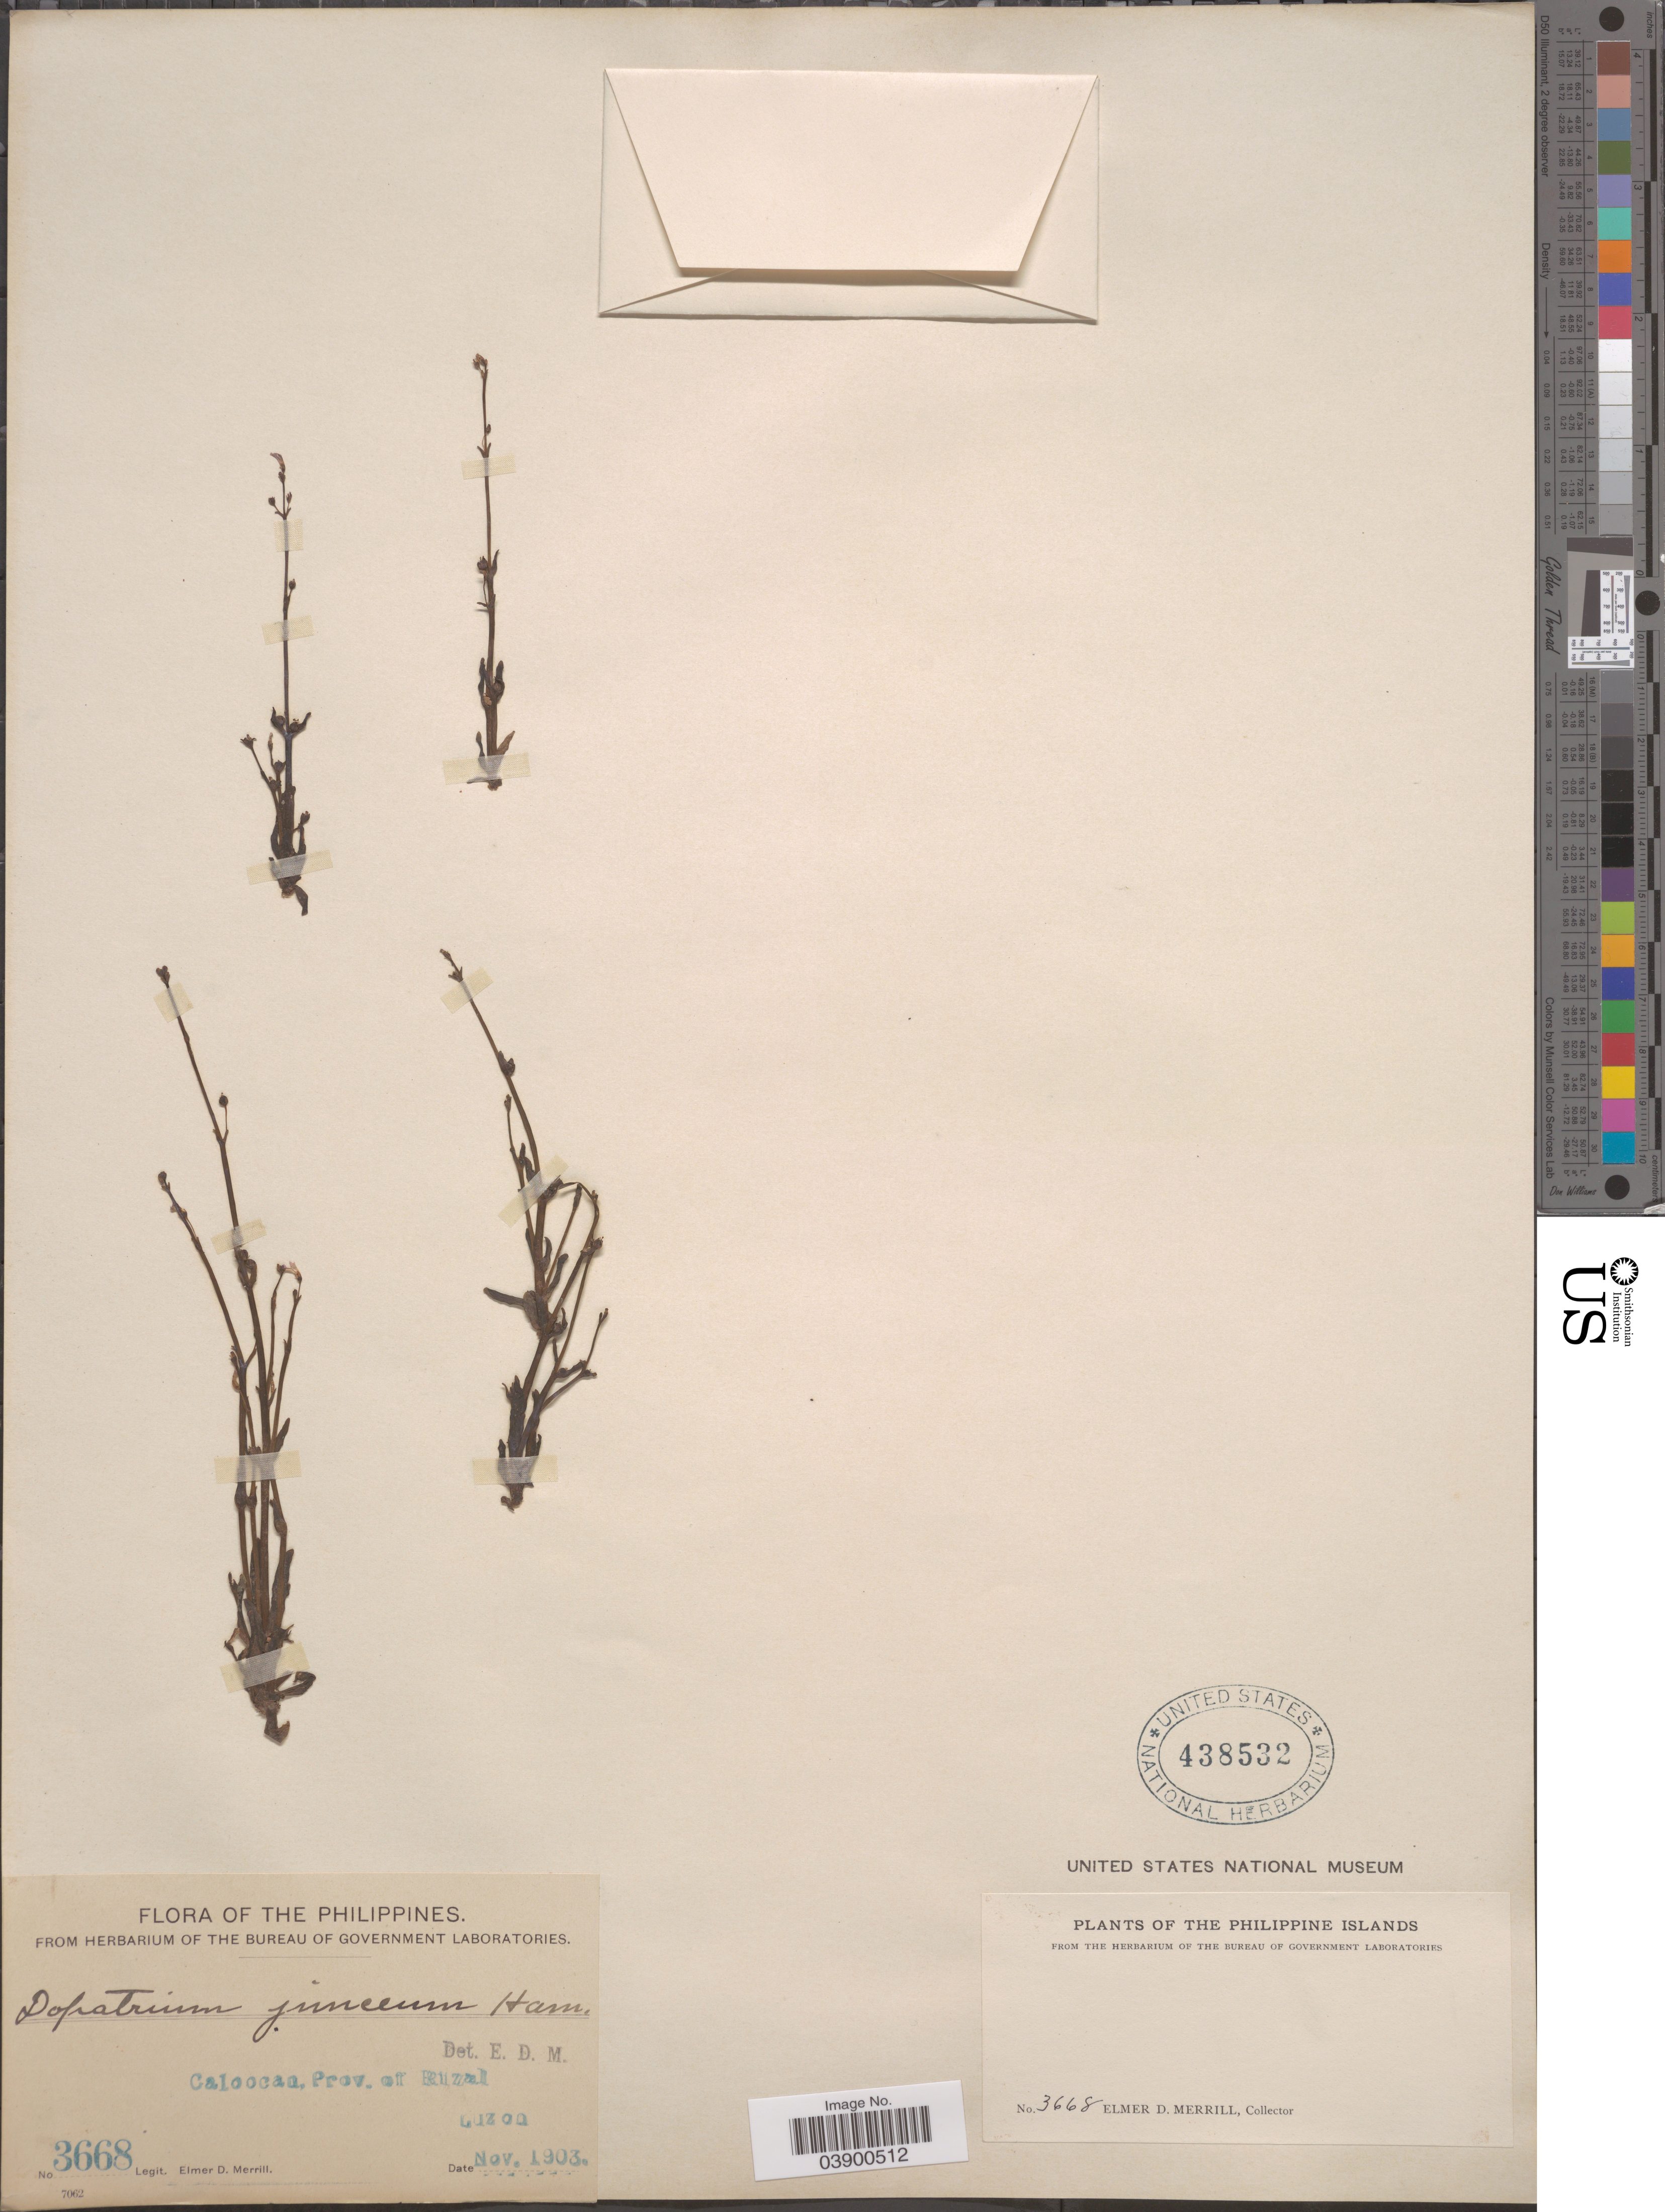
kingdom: Plantae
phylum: Tracheophyta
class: Magnoliopsida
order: Lamiales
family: Plantaginaceae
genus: Dopatrium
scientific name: Dopatrium junceum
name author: (Roxb.) Buch.-Ham. ex Benth.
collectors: E. D. Merrill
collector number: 3668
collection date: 1903-11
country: Philippines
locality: Calcocao, Prov. of Rizal.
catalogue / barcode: US 438532